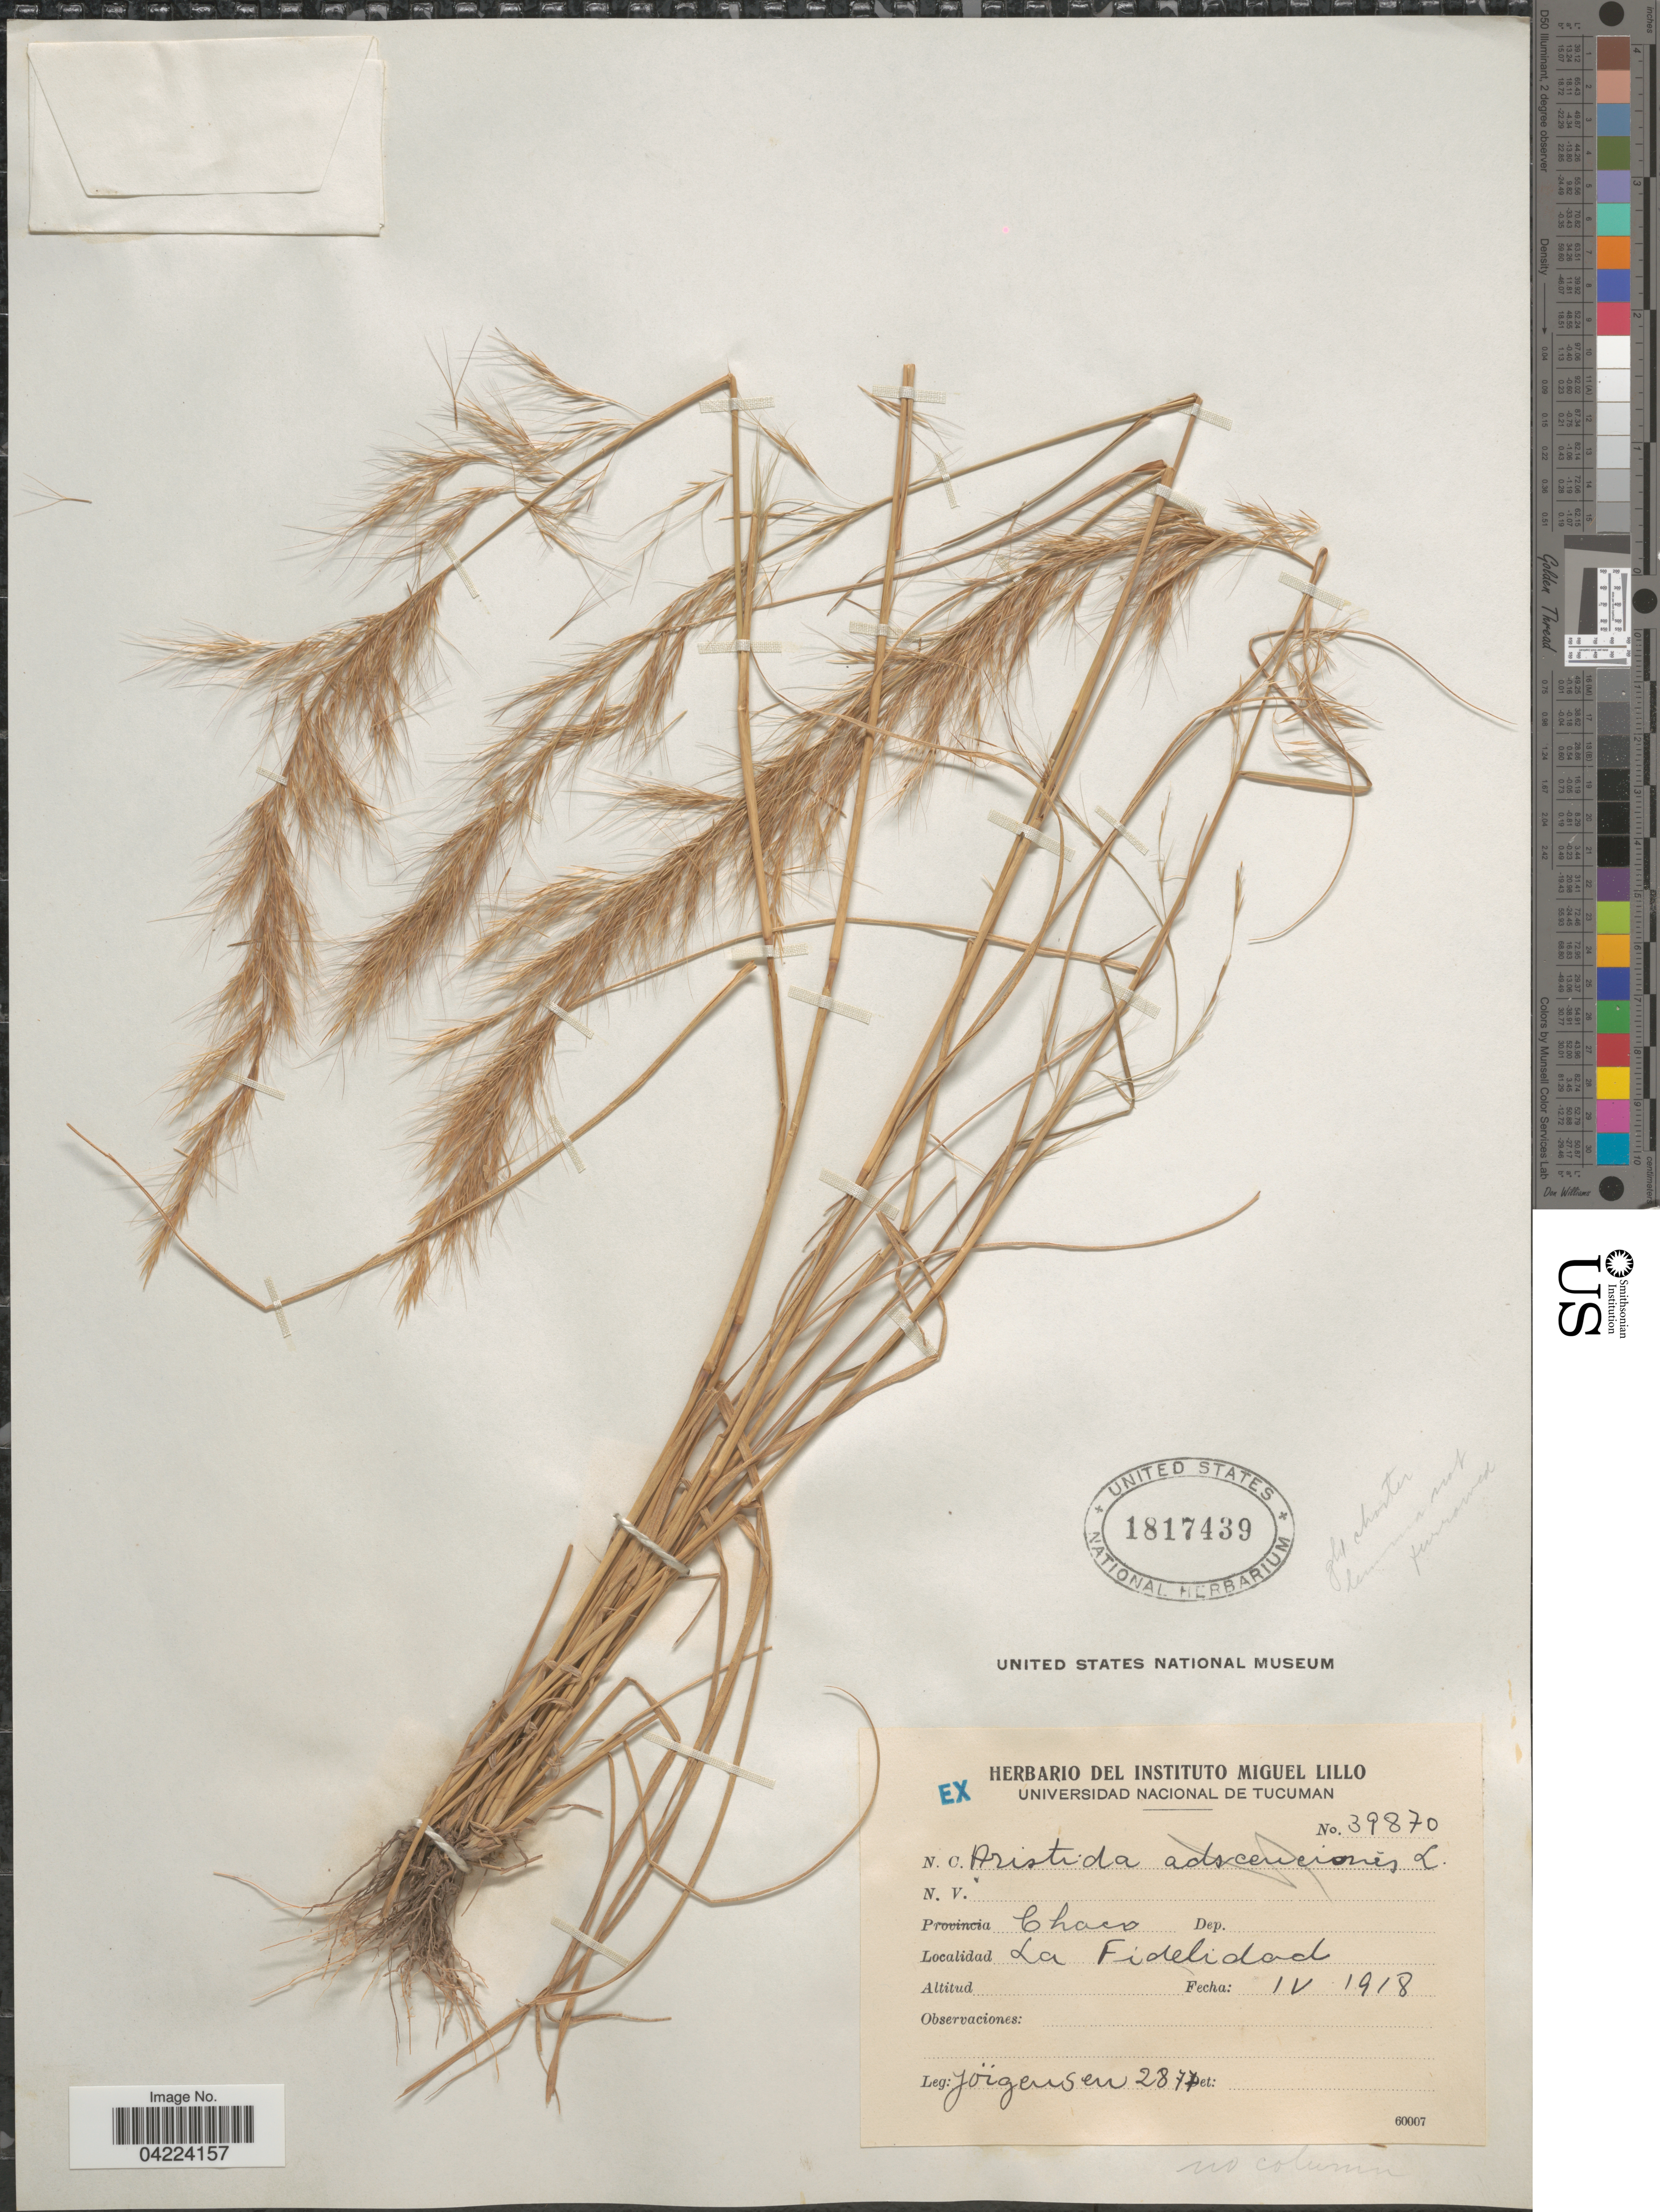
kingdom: Plantae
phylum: Tracheophyta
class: Liliopsida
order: Poales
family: Poaceae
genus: Aristida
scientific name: Aristida adscensionis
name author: L.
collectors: Jorgensen, --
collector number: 2877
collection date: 1918-04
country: Argentina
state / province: Chaco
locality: La Fidelidad.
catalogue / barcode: US 1817439